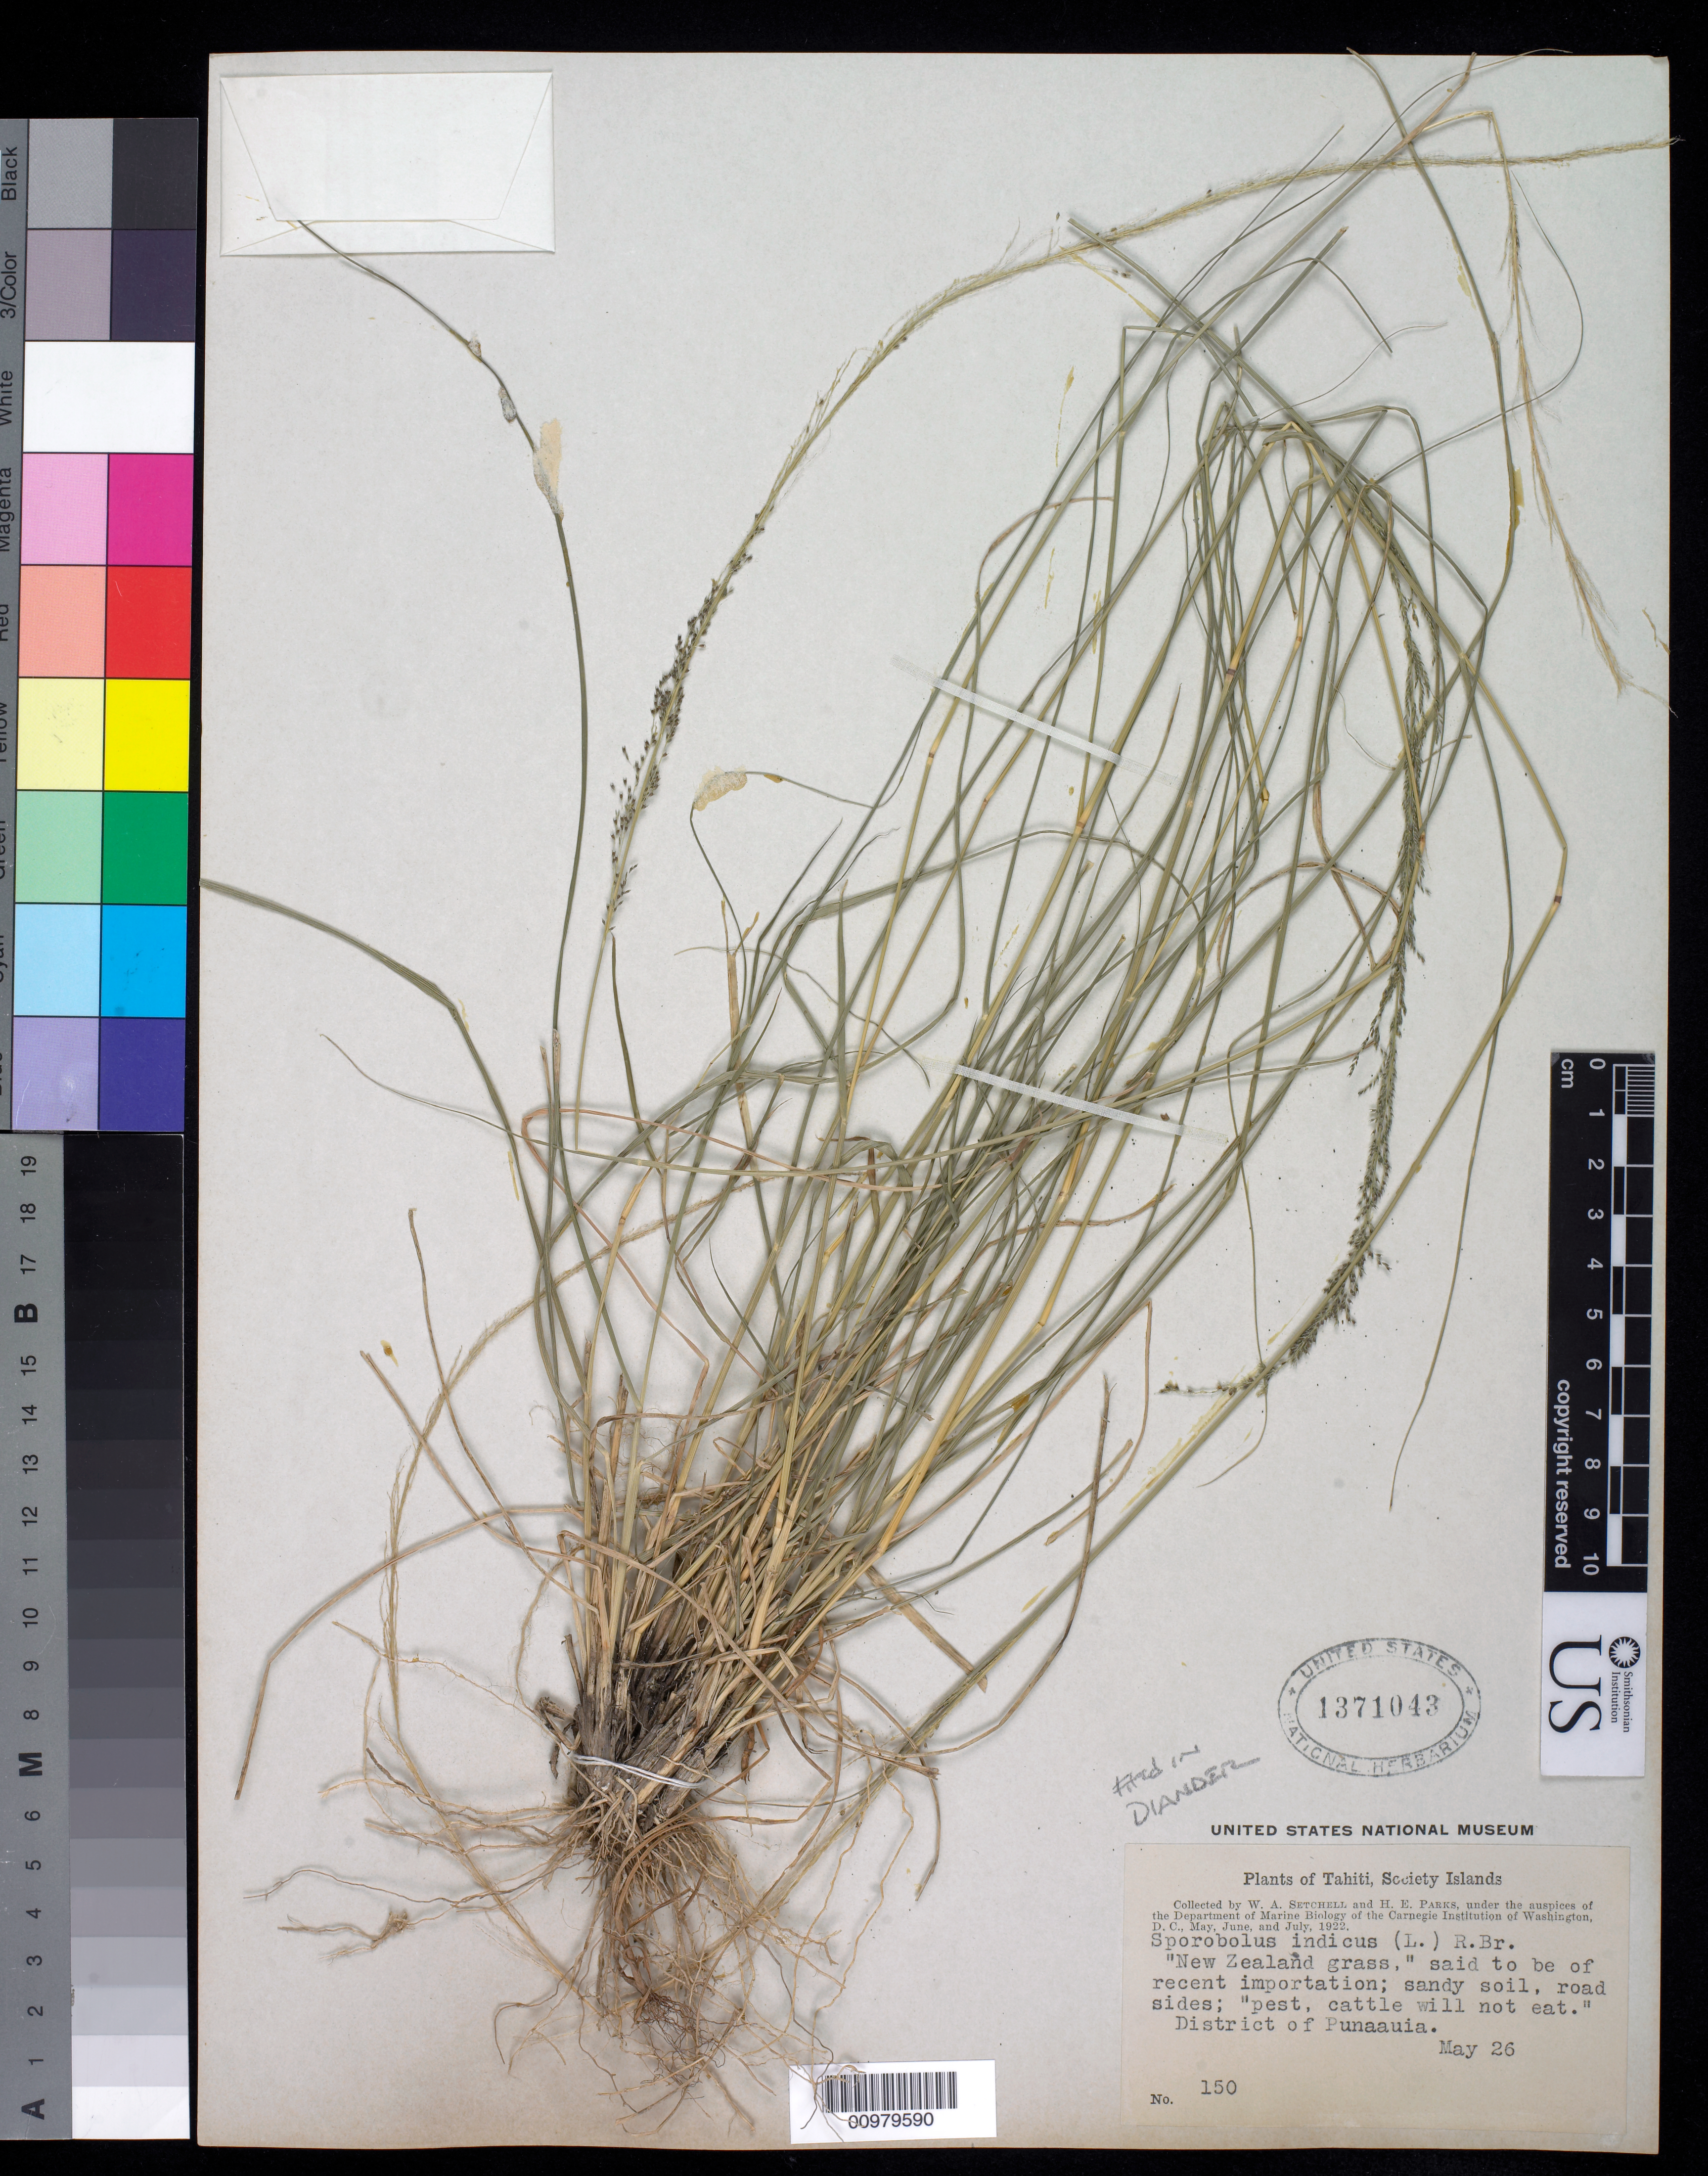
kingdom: Plantae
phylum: Tracheophyta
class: Liliopsida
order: Poales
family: Poaceae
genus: Sporobolus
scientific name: Sporobolus diander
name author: (Retz.) P. Beauv.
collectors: W. Setchell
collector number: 150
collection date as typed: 26 May 1922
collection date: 1922-05-26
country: French Polynesia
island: Tahiti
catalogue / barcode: US 1371043